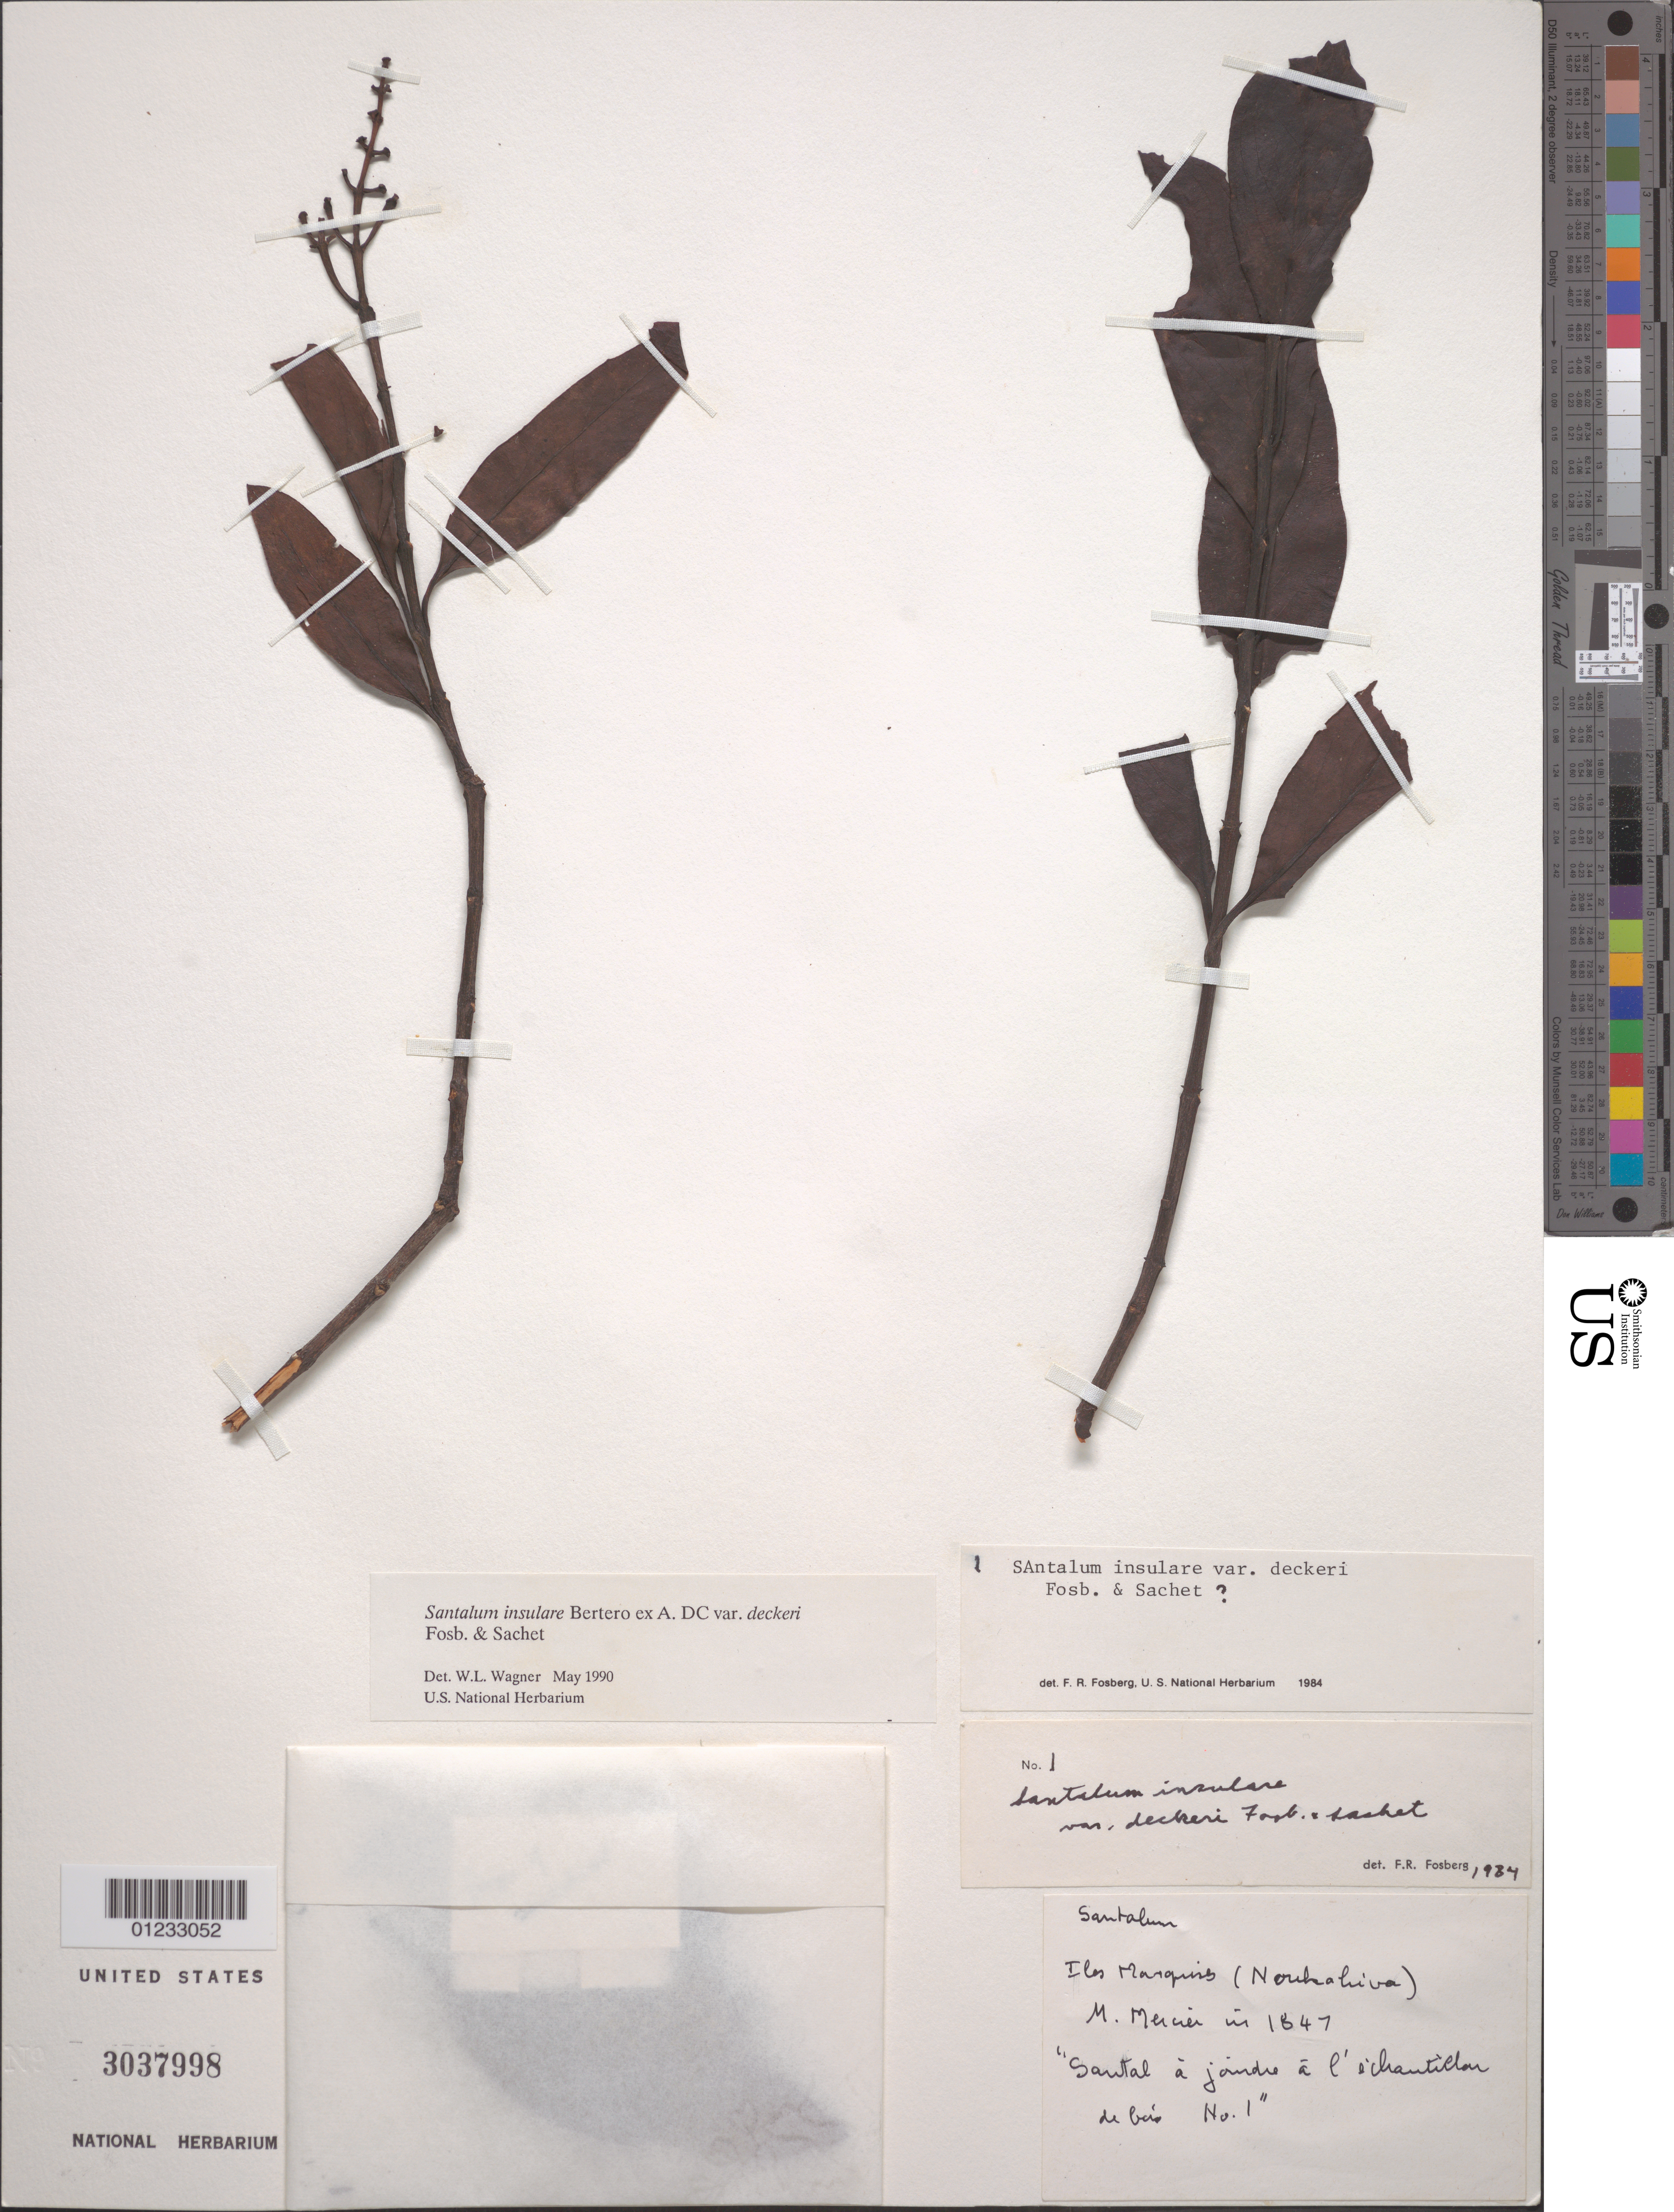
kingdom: Plantae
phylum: Tracheophyta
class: Magnoliopsida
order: Santalales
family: Santalaceae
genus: Santalum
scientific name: Santalum insulare var. marchionense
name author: (Skottsb.) Skottsb.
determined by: Wagner, W. L., (BOT), Smithsonian Institution - National Museum of Natural History (UNITED STATES)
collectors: M. Mercier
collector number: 1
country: French Polynesia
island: Nuku Hiva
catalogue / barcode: US 3037998